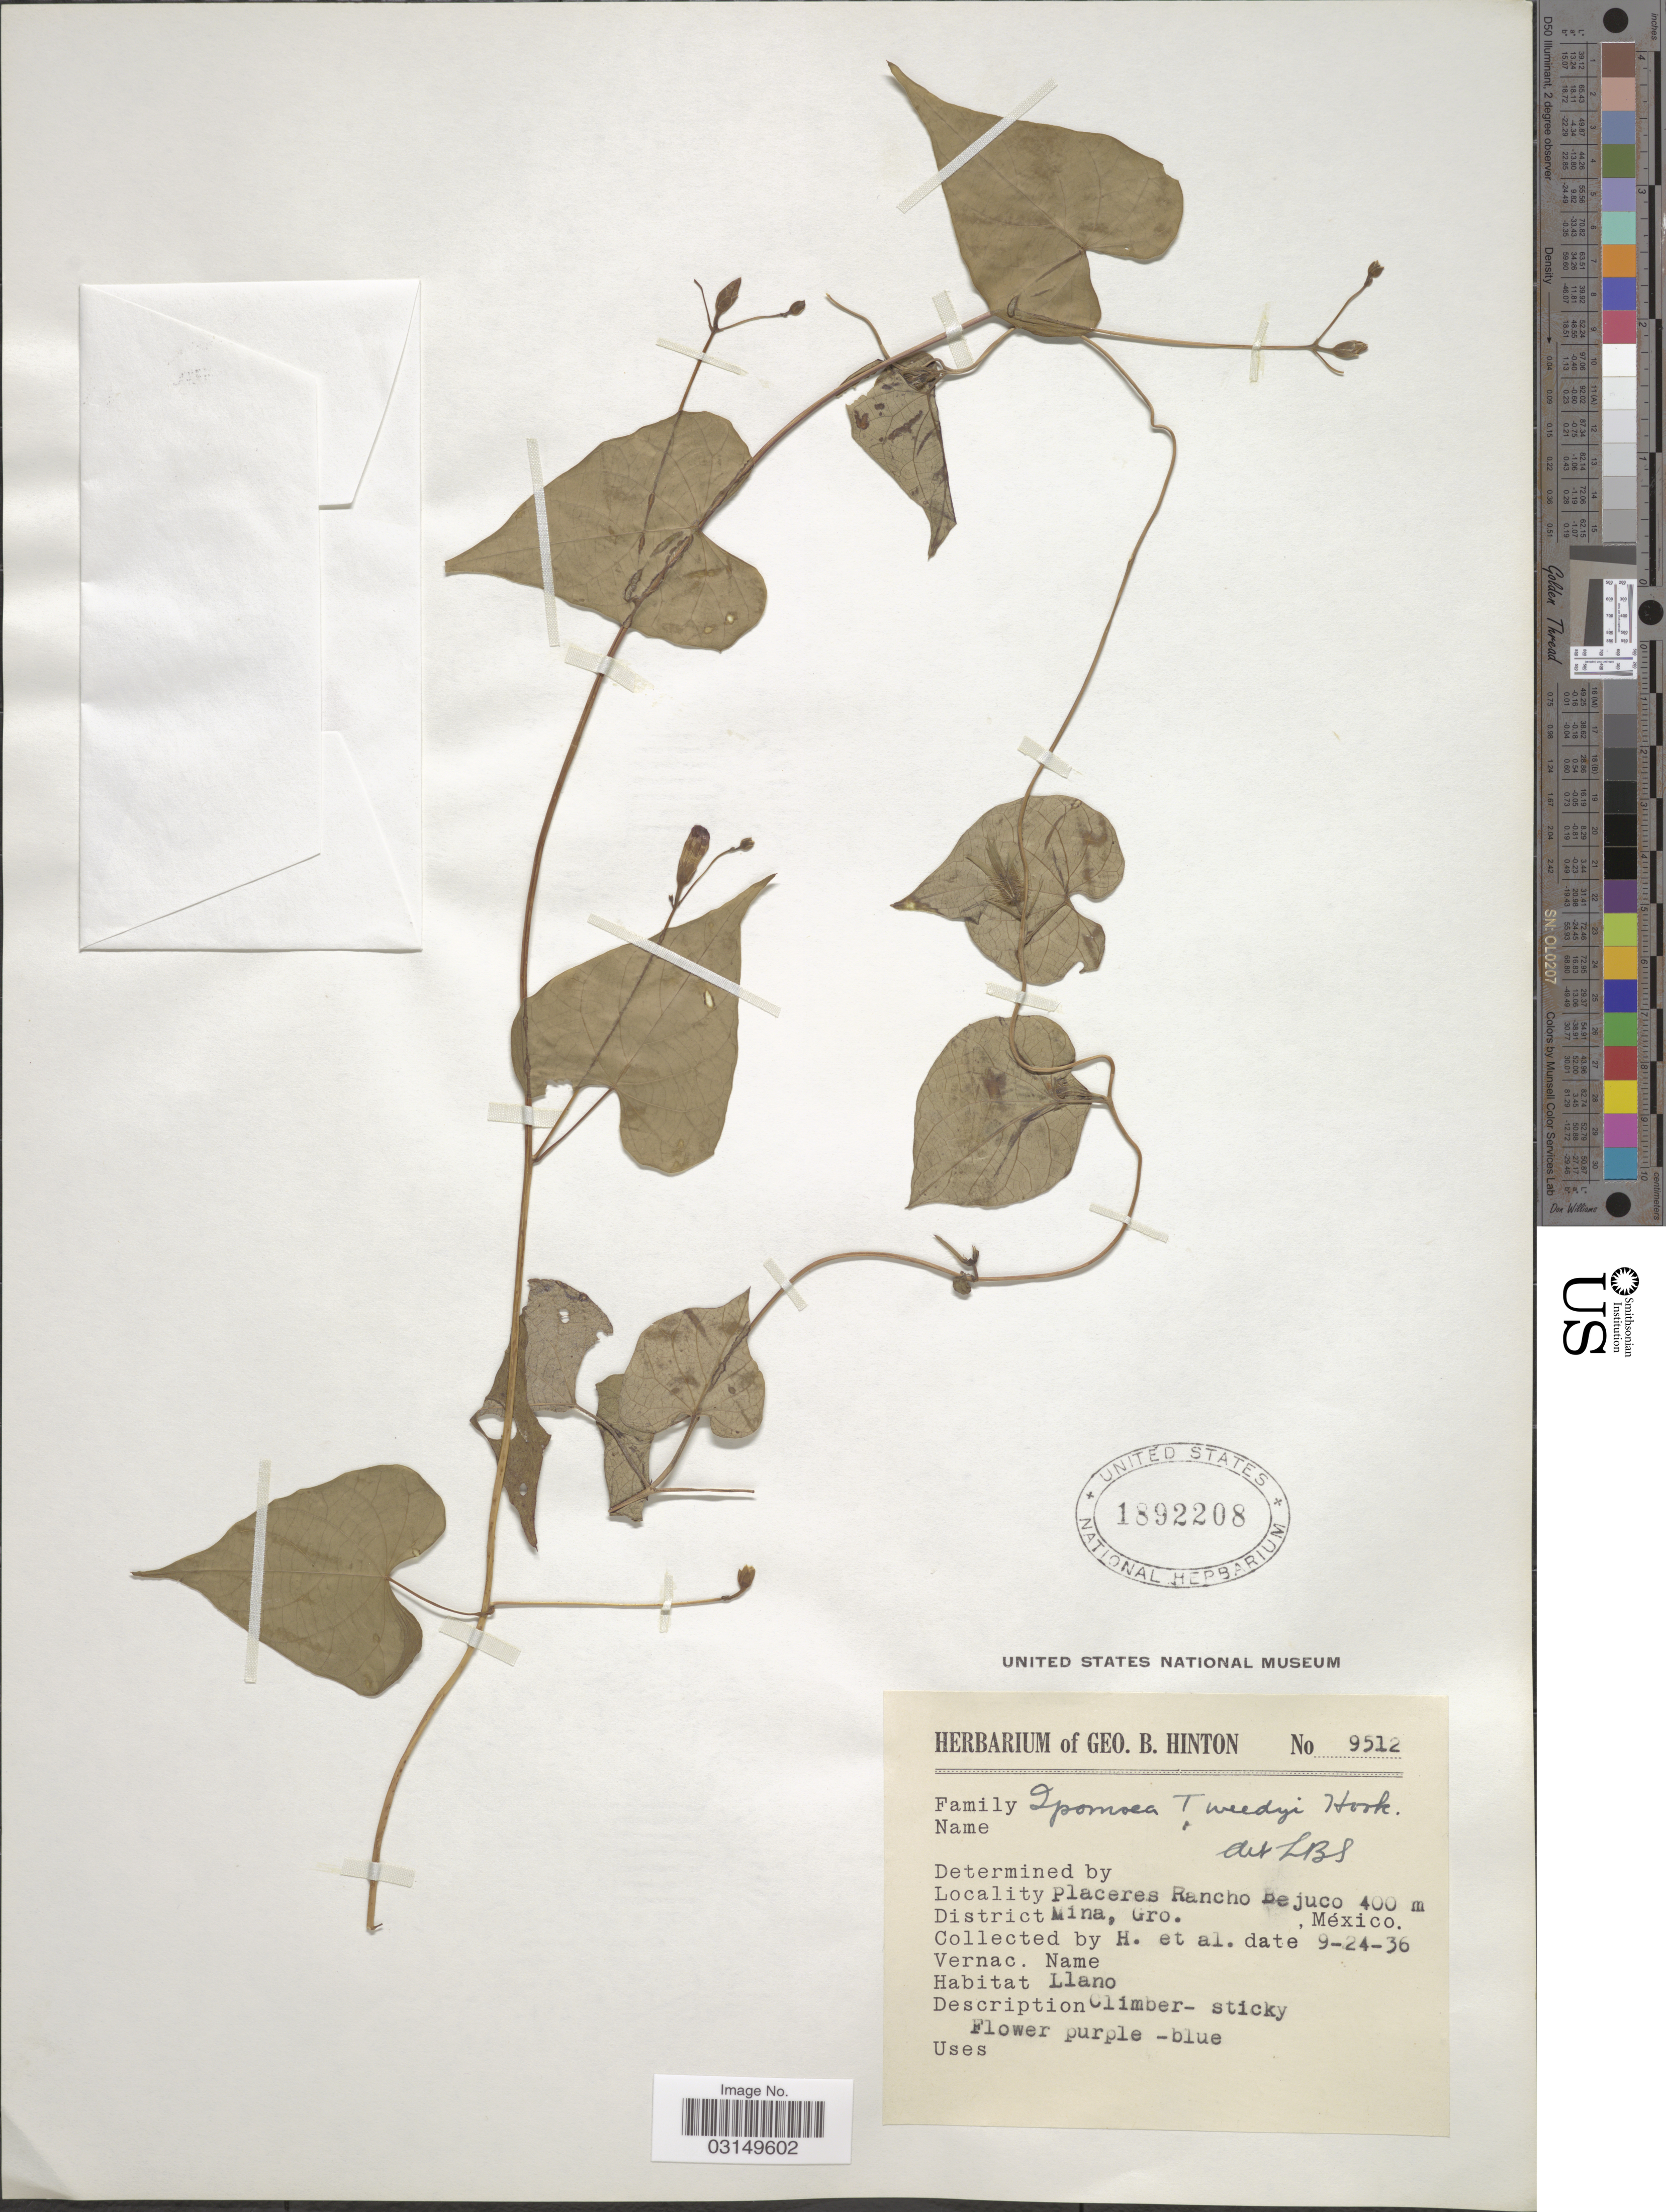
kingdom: Plantae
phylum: Tracheophyta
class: Magnoliopsida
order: Solanales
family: Convolvulaceae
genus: Ipomoea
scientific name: Ipomoea aristolochiifolia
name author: G. Don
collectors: G. B. Hinton & et al.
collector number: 9512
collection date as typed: Transcribed d/m/y: 24/9/36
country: Mexico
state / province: Guerrero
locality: Placeres Rancho Bejuco. District Mina.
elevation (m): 400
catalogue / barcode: US 1892208